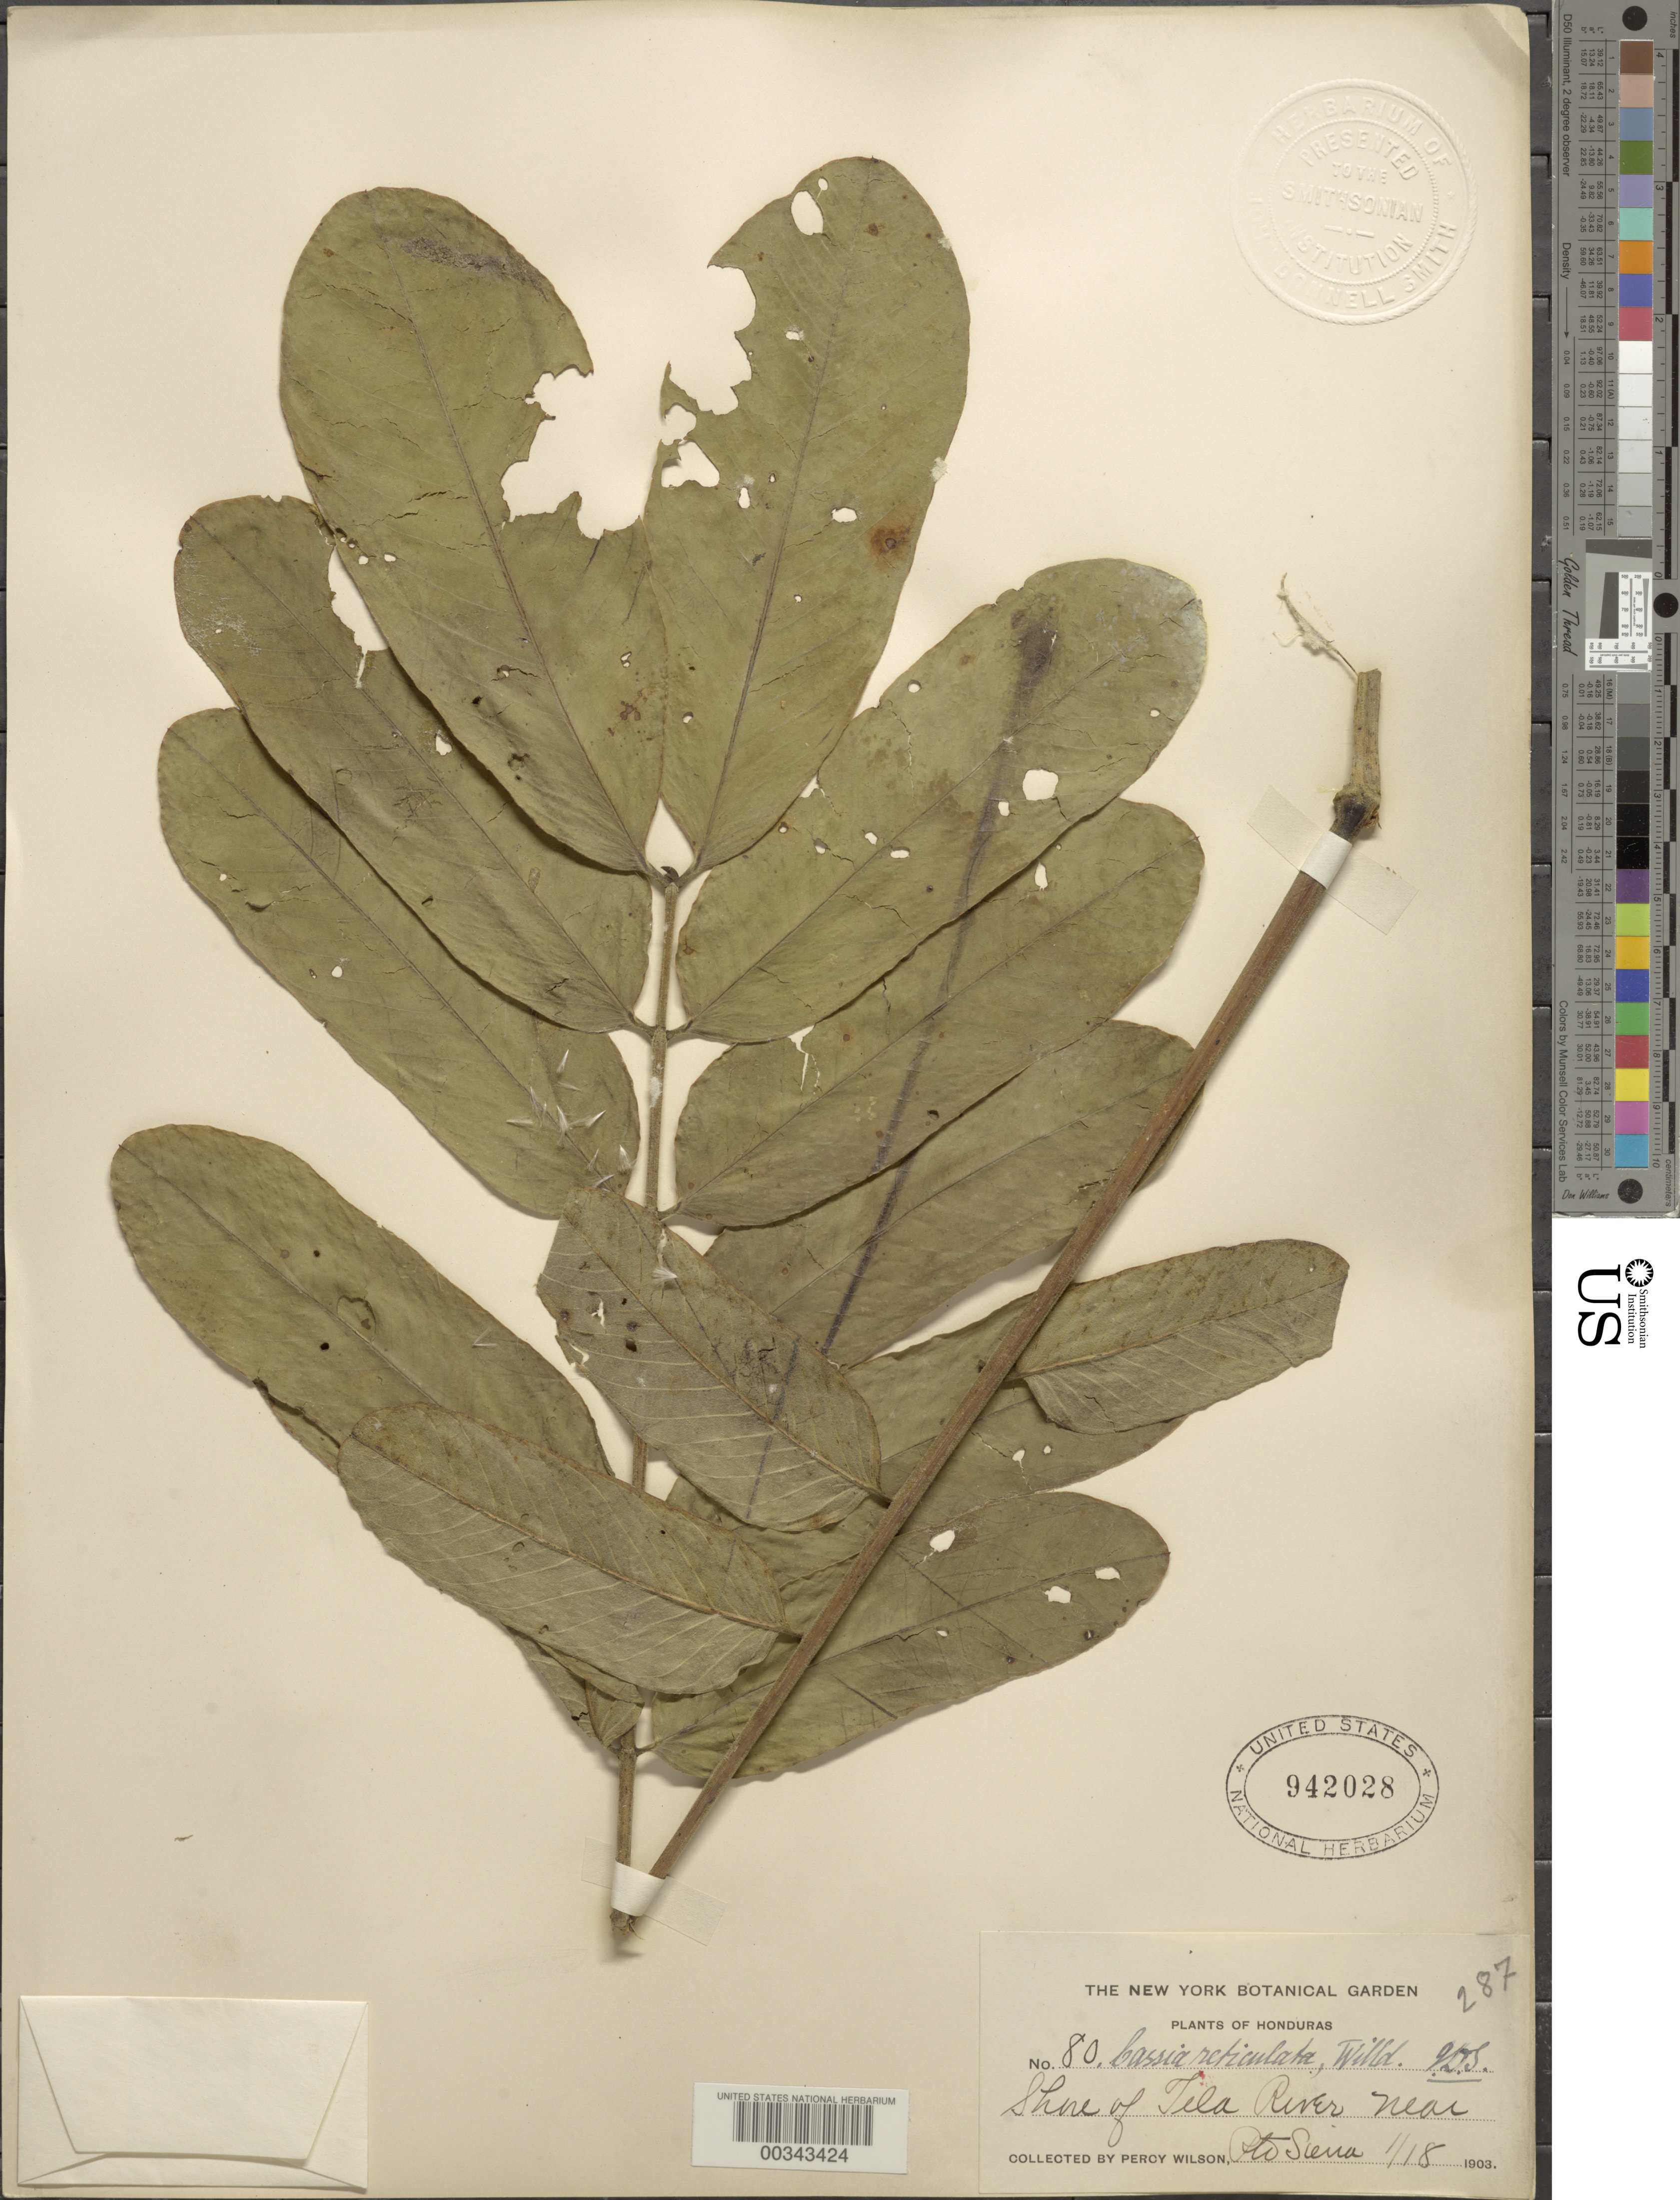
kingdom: Plantae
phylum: Tracheophyta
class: Magnoliopsida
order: Fabales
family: Fabaceae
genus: Senna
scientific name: Senna reticulata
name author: (Willd.) H.S. Irwin & Barneby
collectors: P. Wilson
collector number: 80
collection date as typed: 18 Jan 1903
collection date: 1903-01-18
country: Honduras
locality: Tela River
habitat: Shore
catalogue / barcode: US 942028